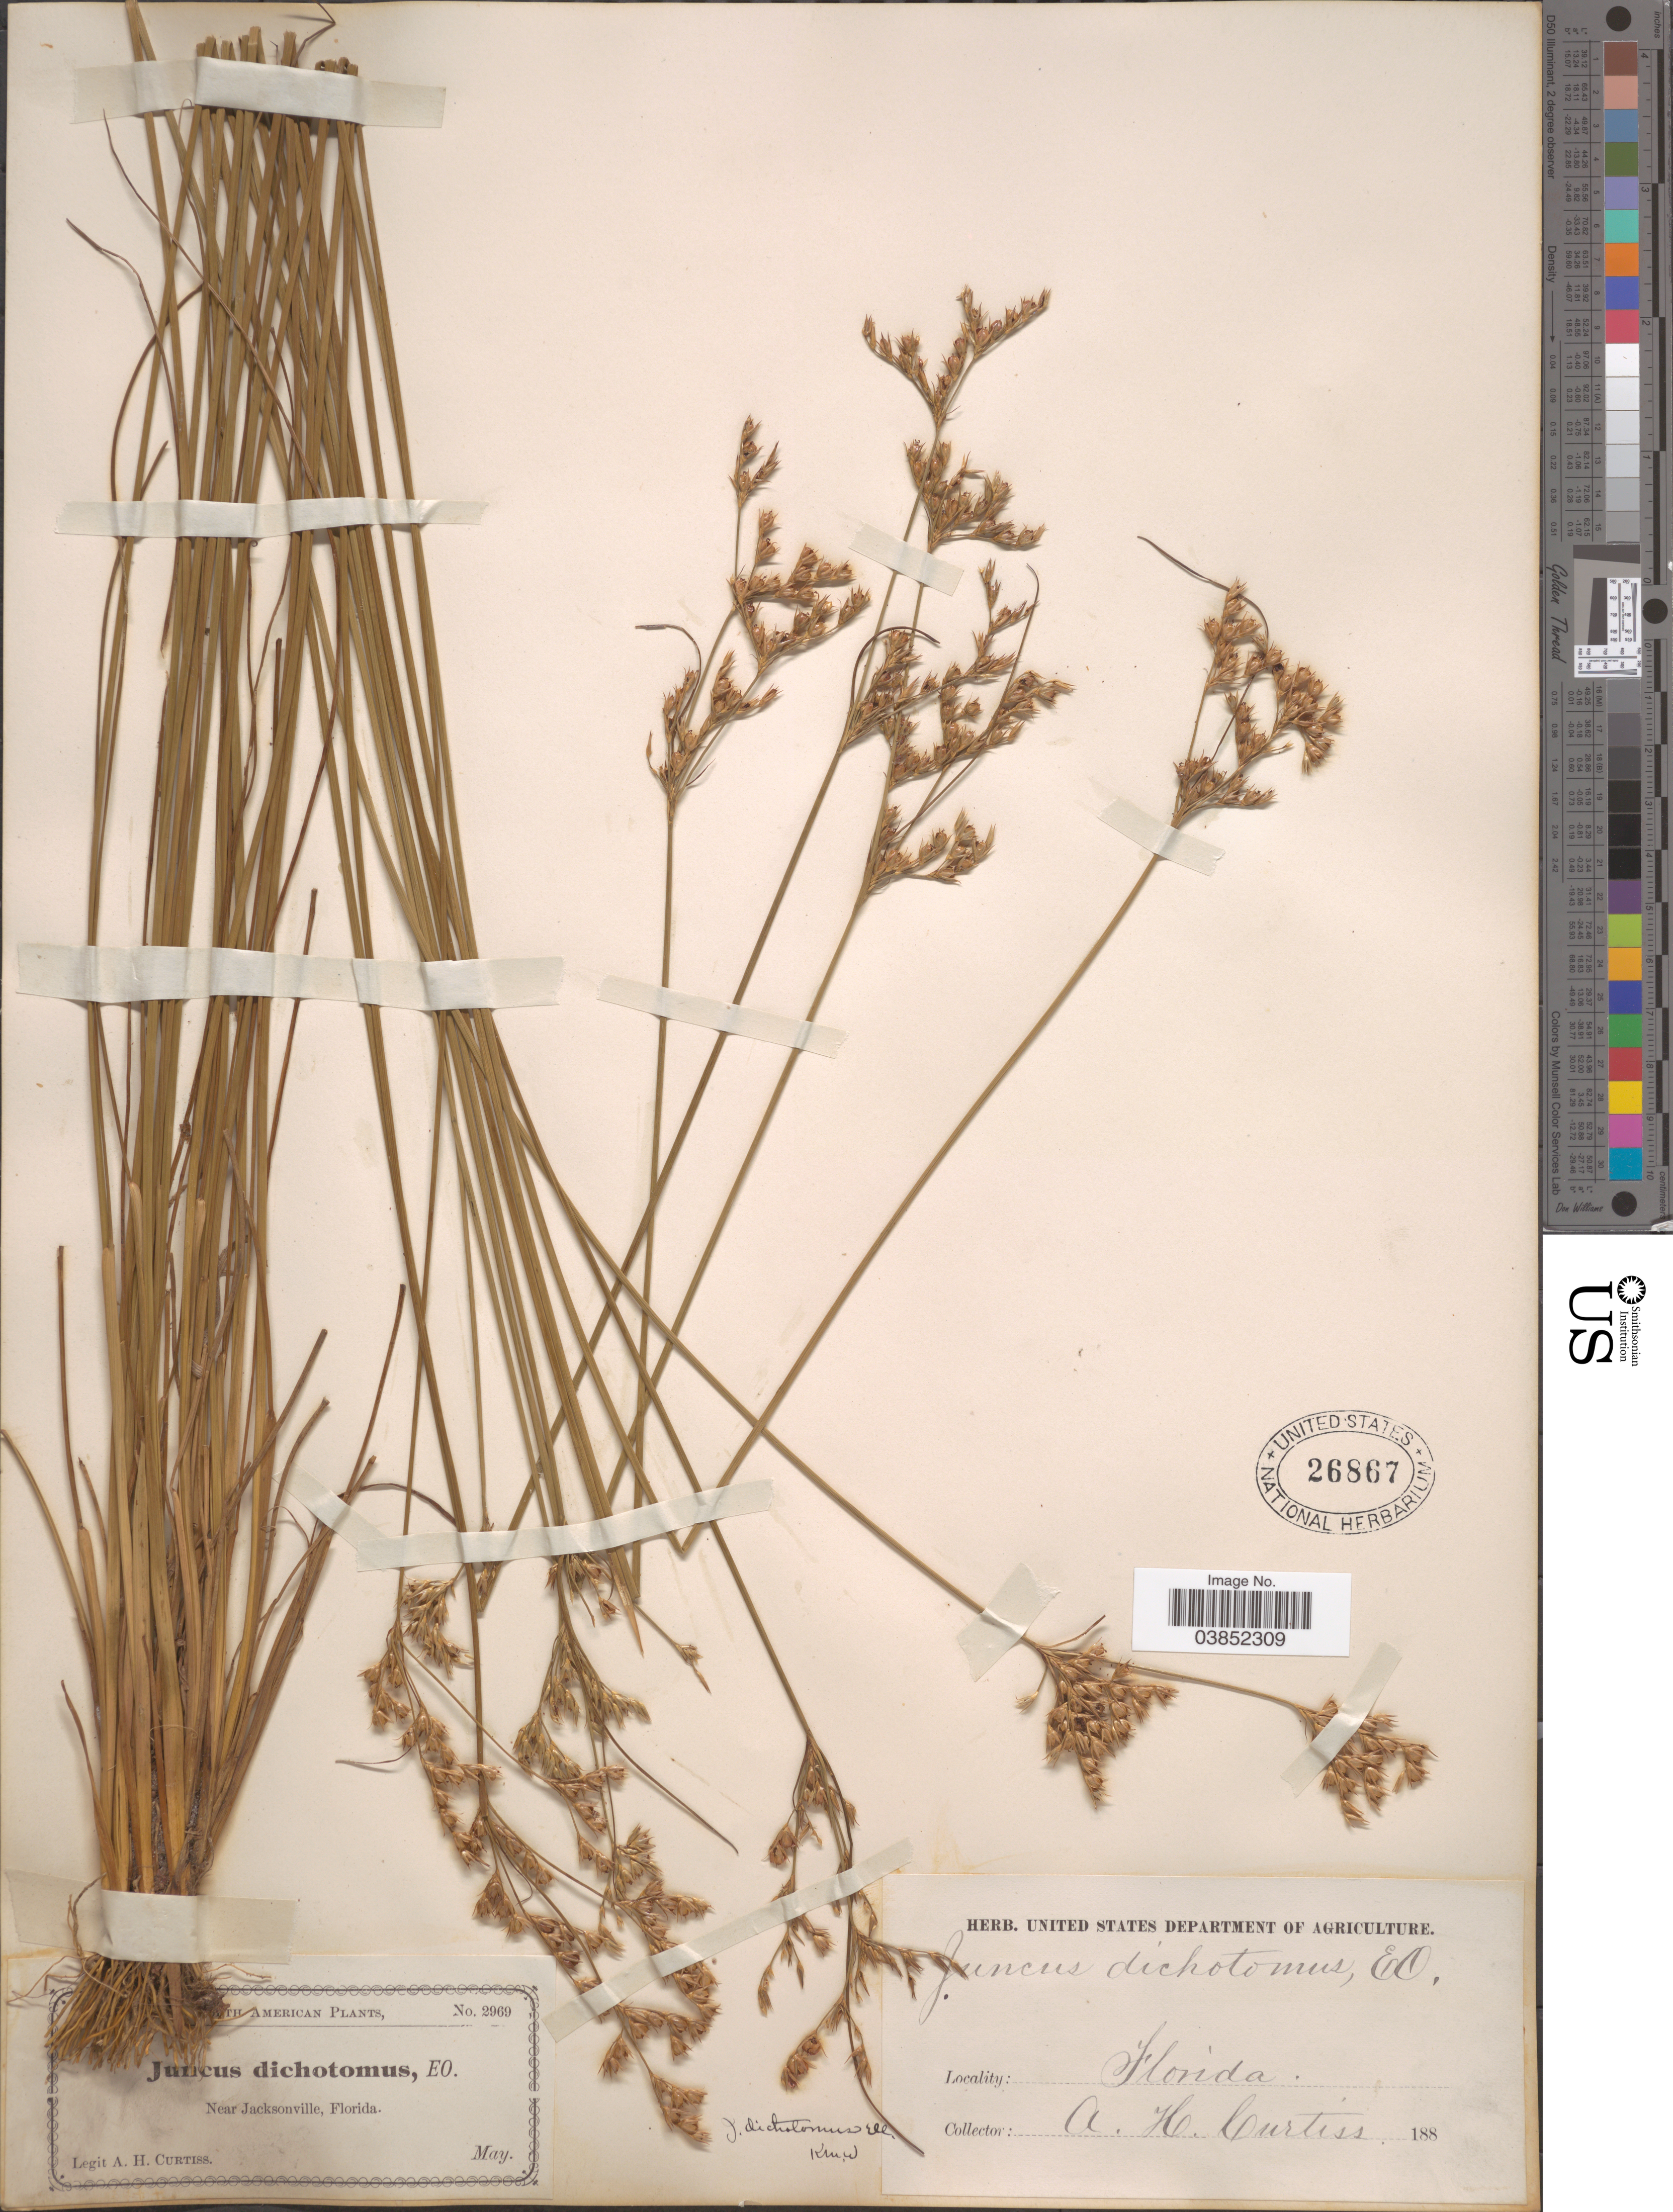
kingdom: Plantae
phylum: Tracheophyta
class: Liliopsida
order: Poales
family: Juncaceae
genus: Juncus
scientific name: Juncus dichotomus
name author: Elliott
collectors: A. H. Curtiss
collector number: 2969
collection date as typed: may 188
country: United States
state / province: Florida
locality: Near Jacksonville.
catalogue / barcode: US 26867